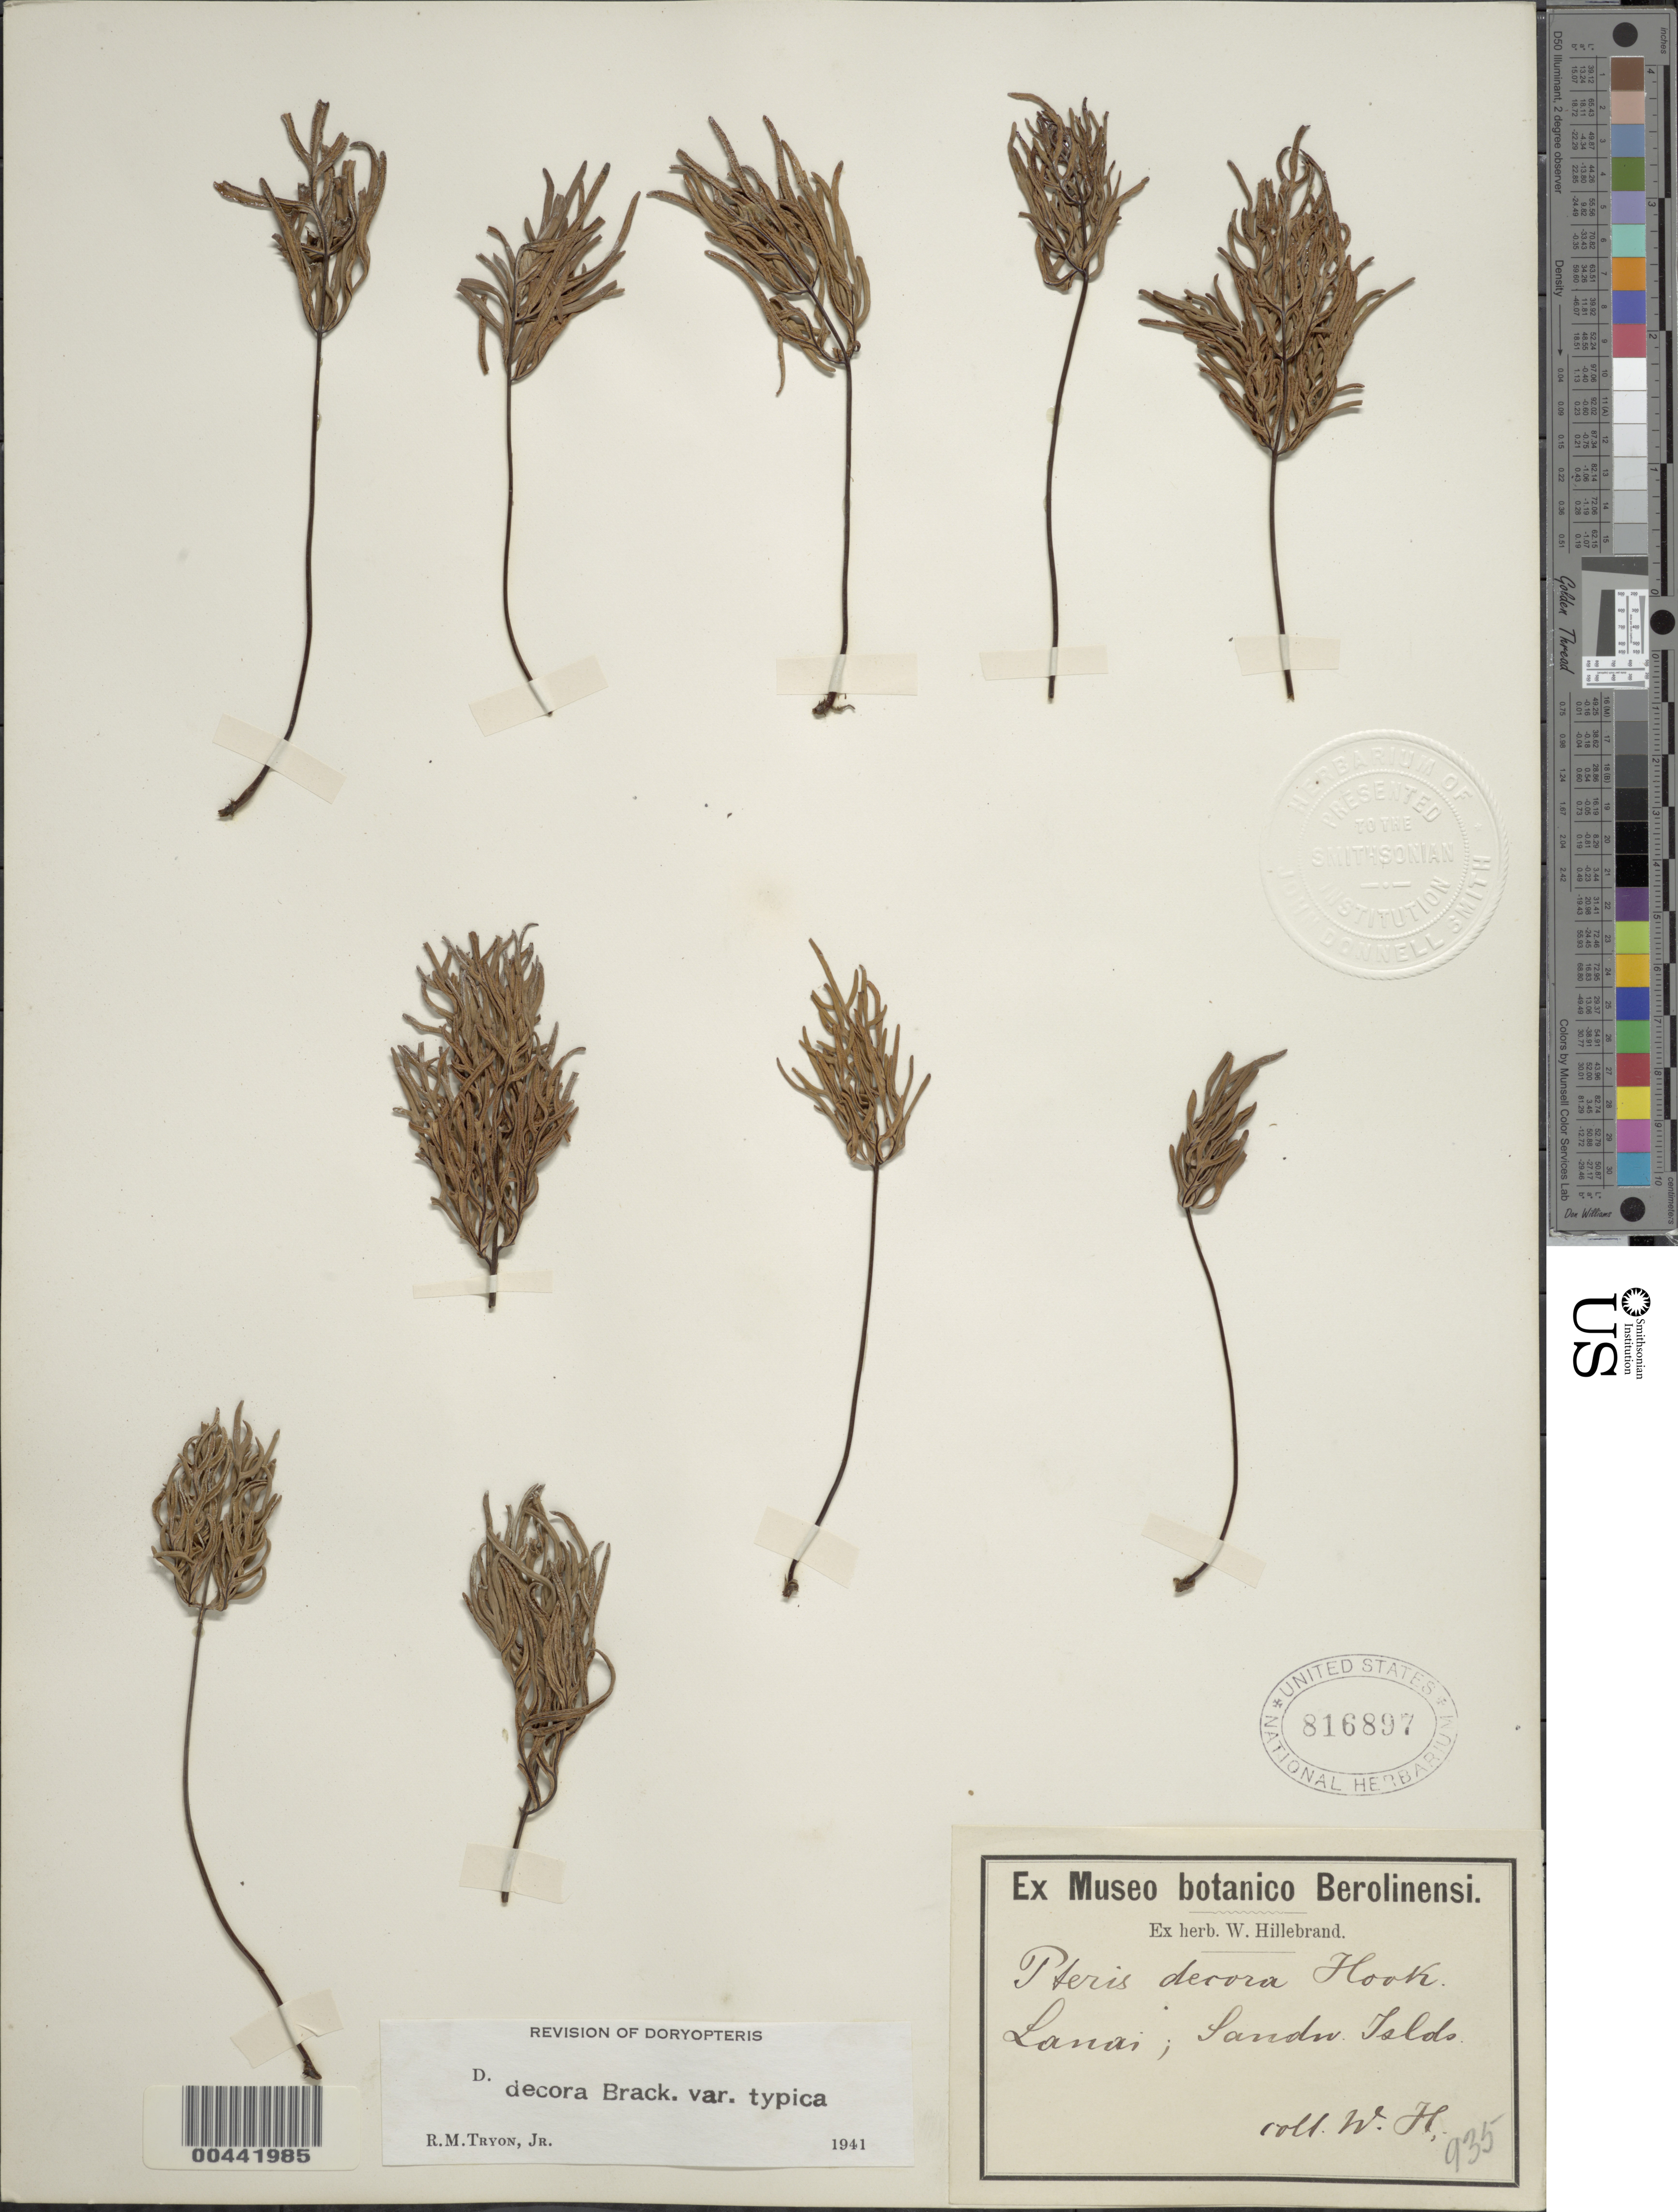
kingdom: Plantae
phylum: Tracheophyta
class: Polypodiopsida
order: Polypodiales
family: Pteridaceae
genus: Doryopteris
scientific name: Doryopteris decora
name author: Brack.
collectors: W. Hillebrand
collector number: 935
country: United States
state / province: Hawaii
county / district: Maui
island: Lana'i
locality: Lanai, Sandw. Islds.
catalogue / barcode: US 816897